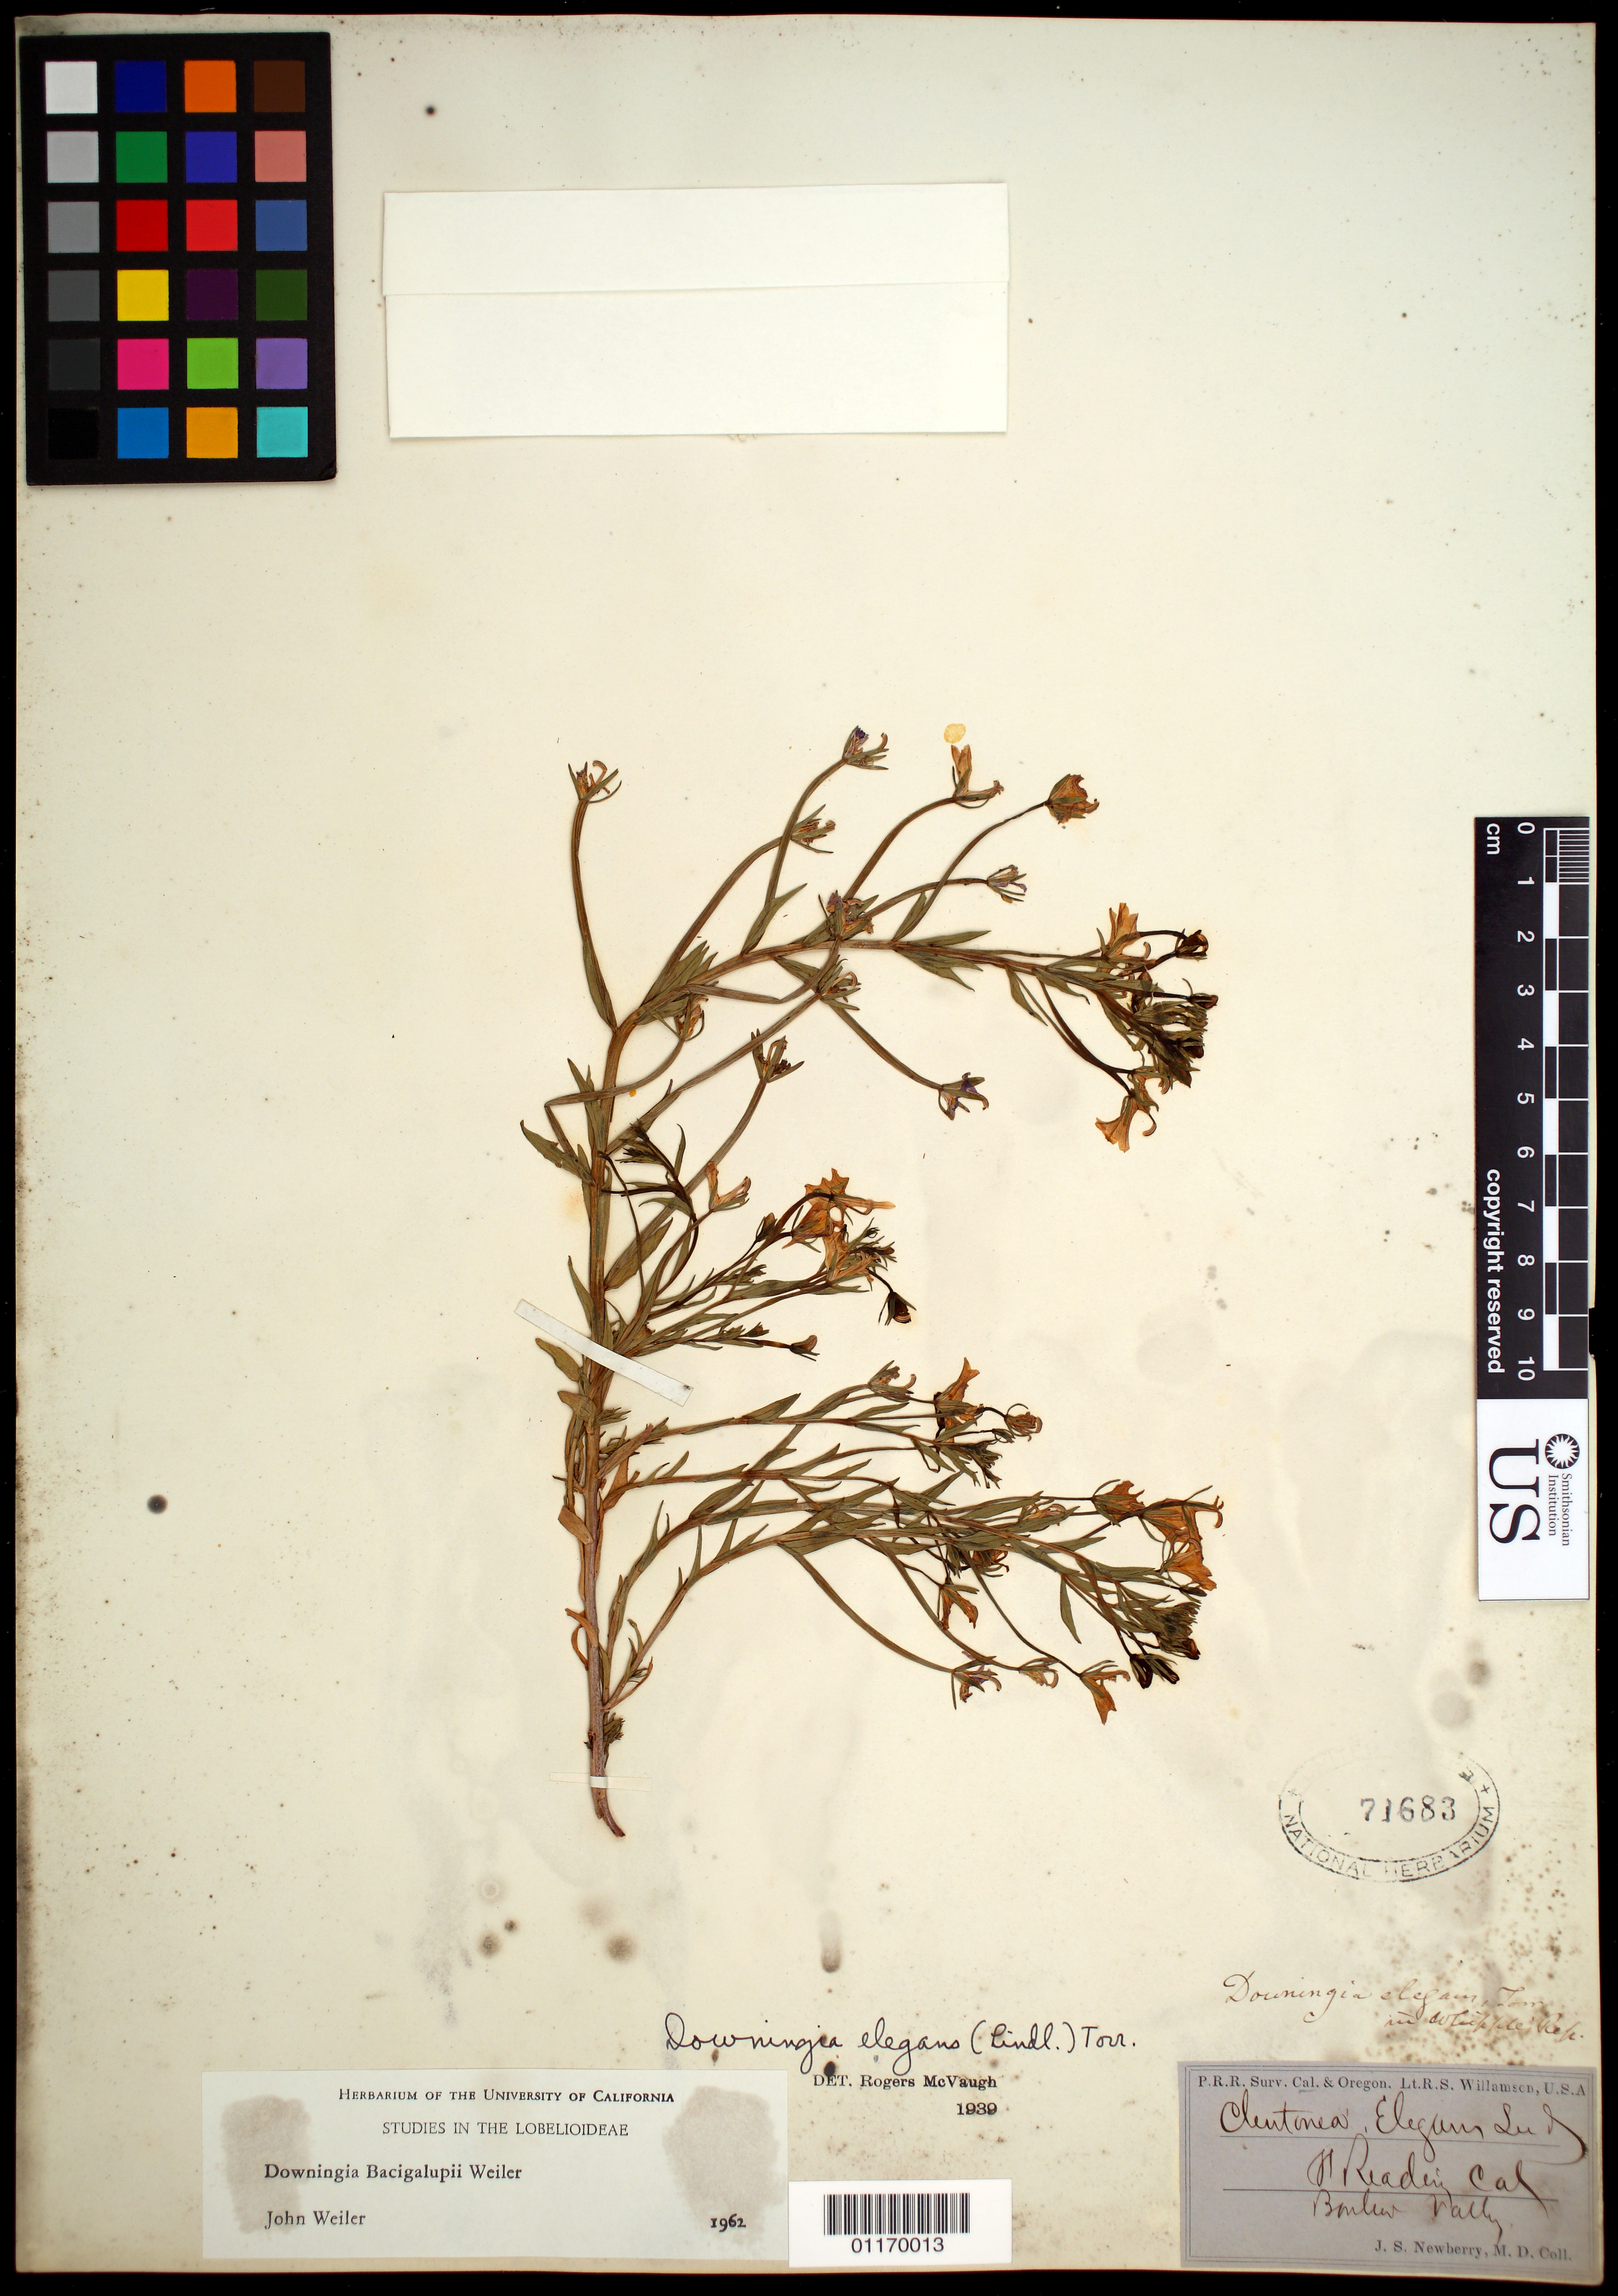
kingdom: Plantae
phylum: Tracheophyta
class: Magnoliopsida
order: Asterales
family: Campanulaceae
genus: Downingia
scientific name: Downingia bacigalupii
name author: Weiler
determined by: Weiler, John H.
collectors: J. S. Newberry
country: United States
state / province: California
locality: Benbow Valley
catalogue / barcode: US 71683